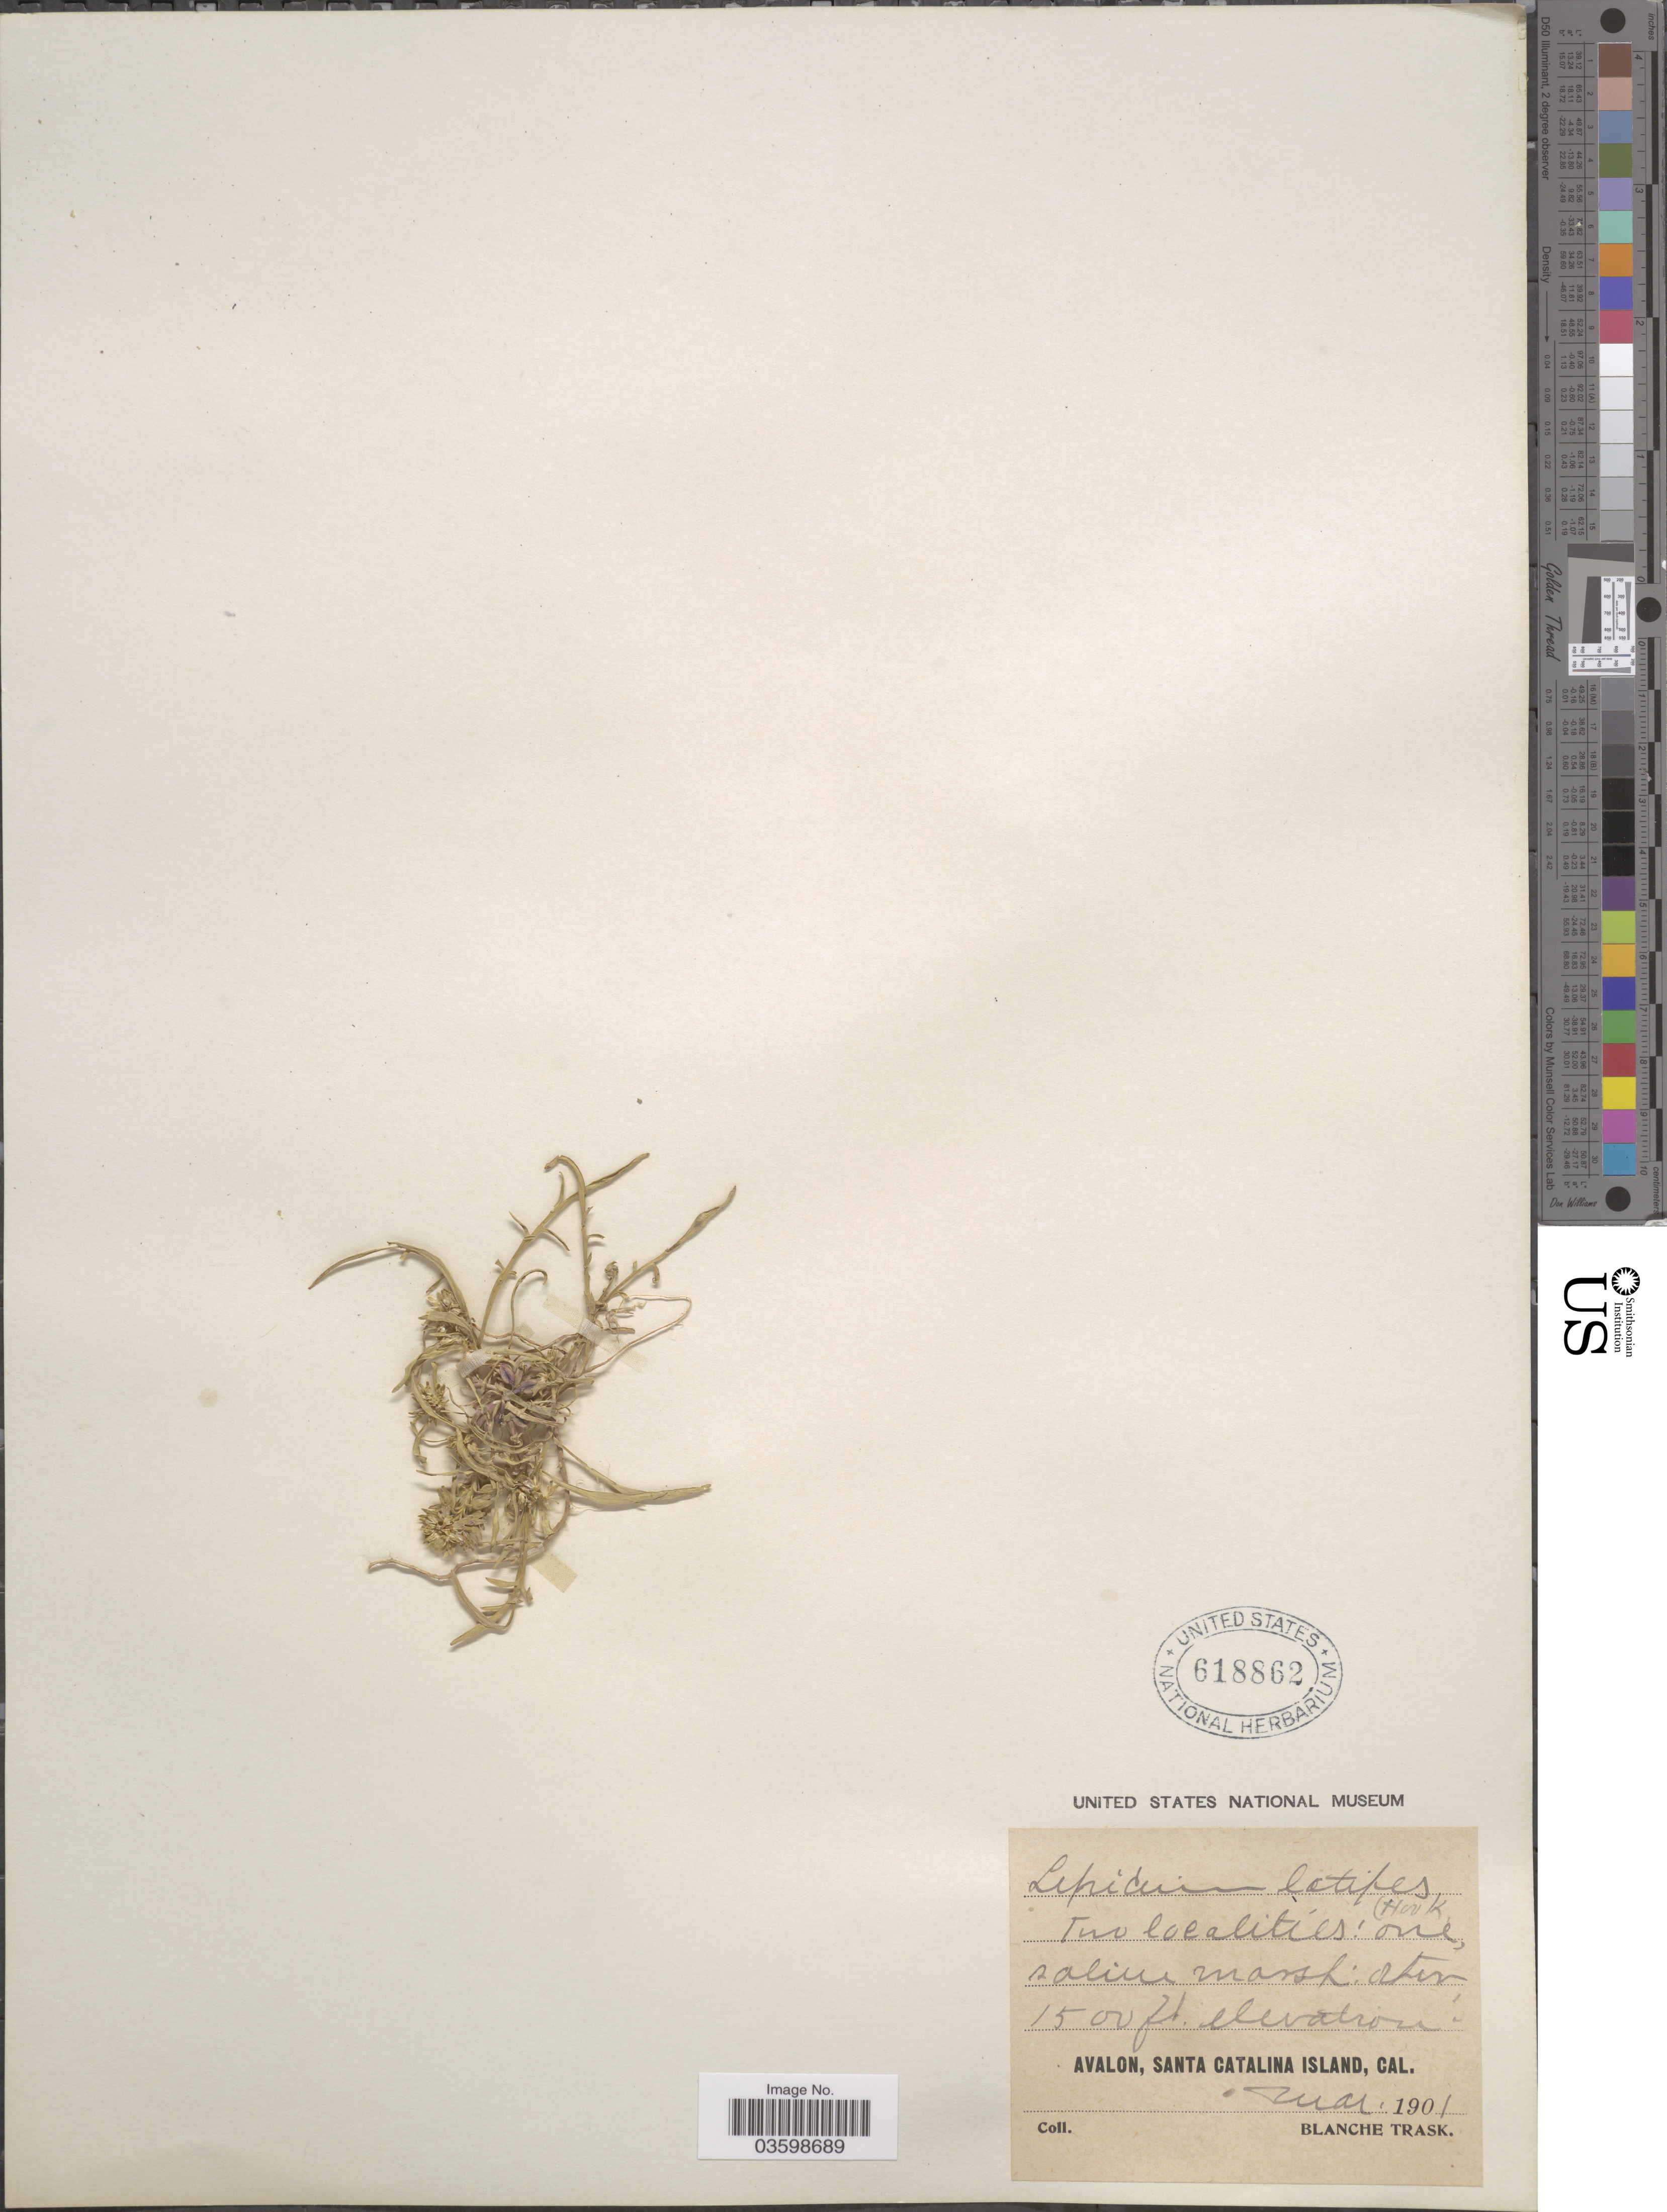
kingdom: Plantae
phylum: Tracheophyta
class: Magnoliopsida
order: Brassicales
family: Brassicaceae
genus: Lepidium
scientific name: Lepidium latipes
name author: Hook.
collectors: B. Trask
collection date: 1901-03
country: United States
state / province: California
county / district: Los Angeles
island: Santa Catalina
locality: Avalon, Santa Catalina Island.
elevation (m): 457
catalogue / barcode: US 618862